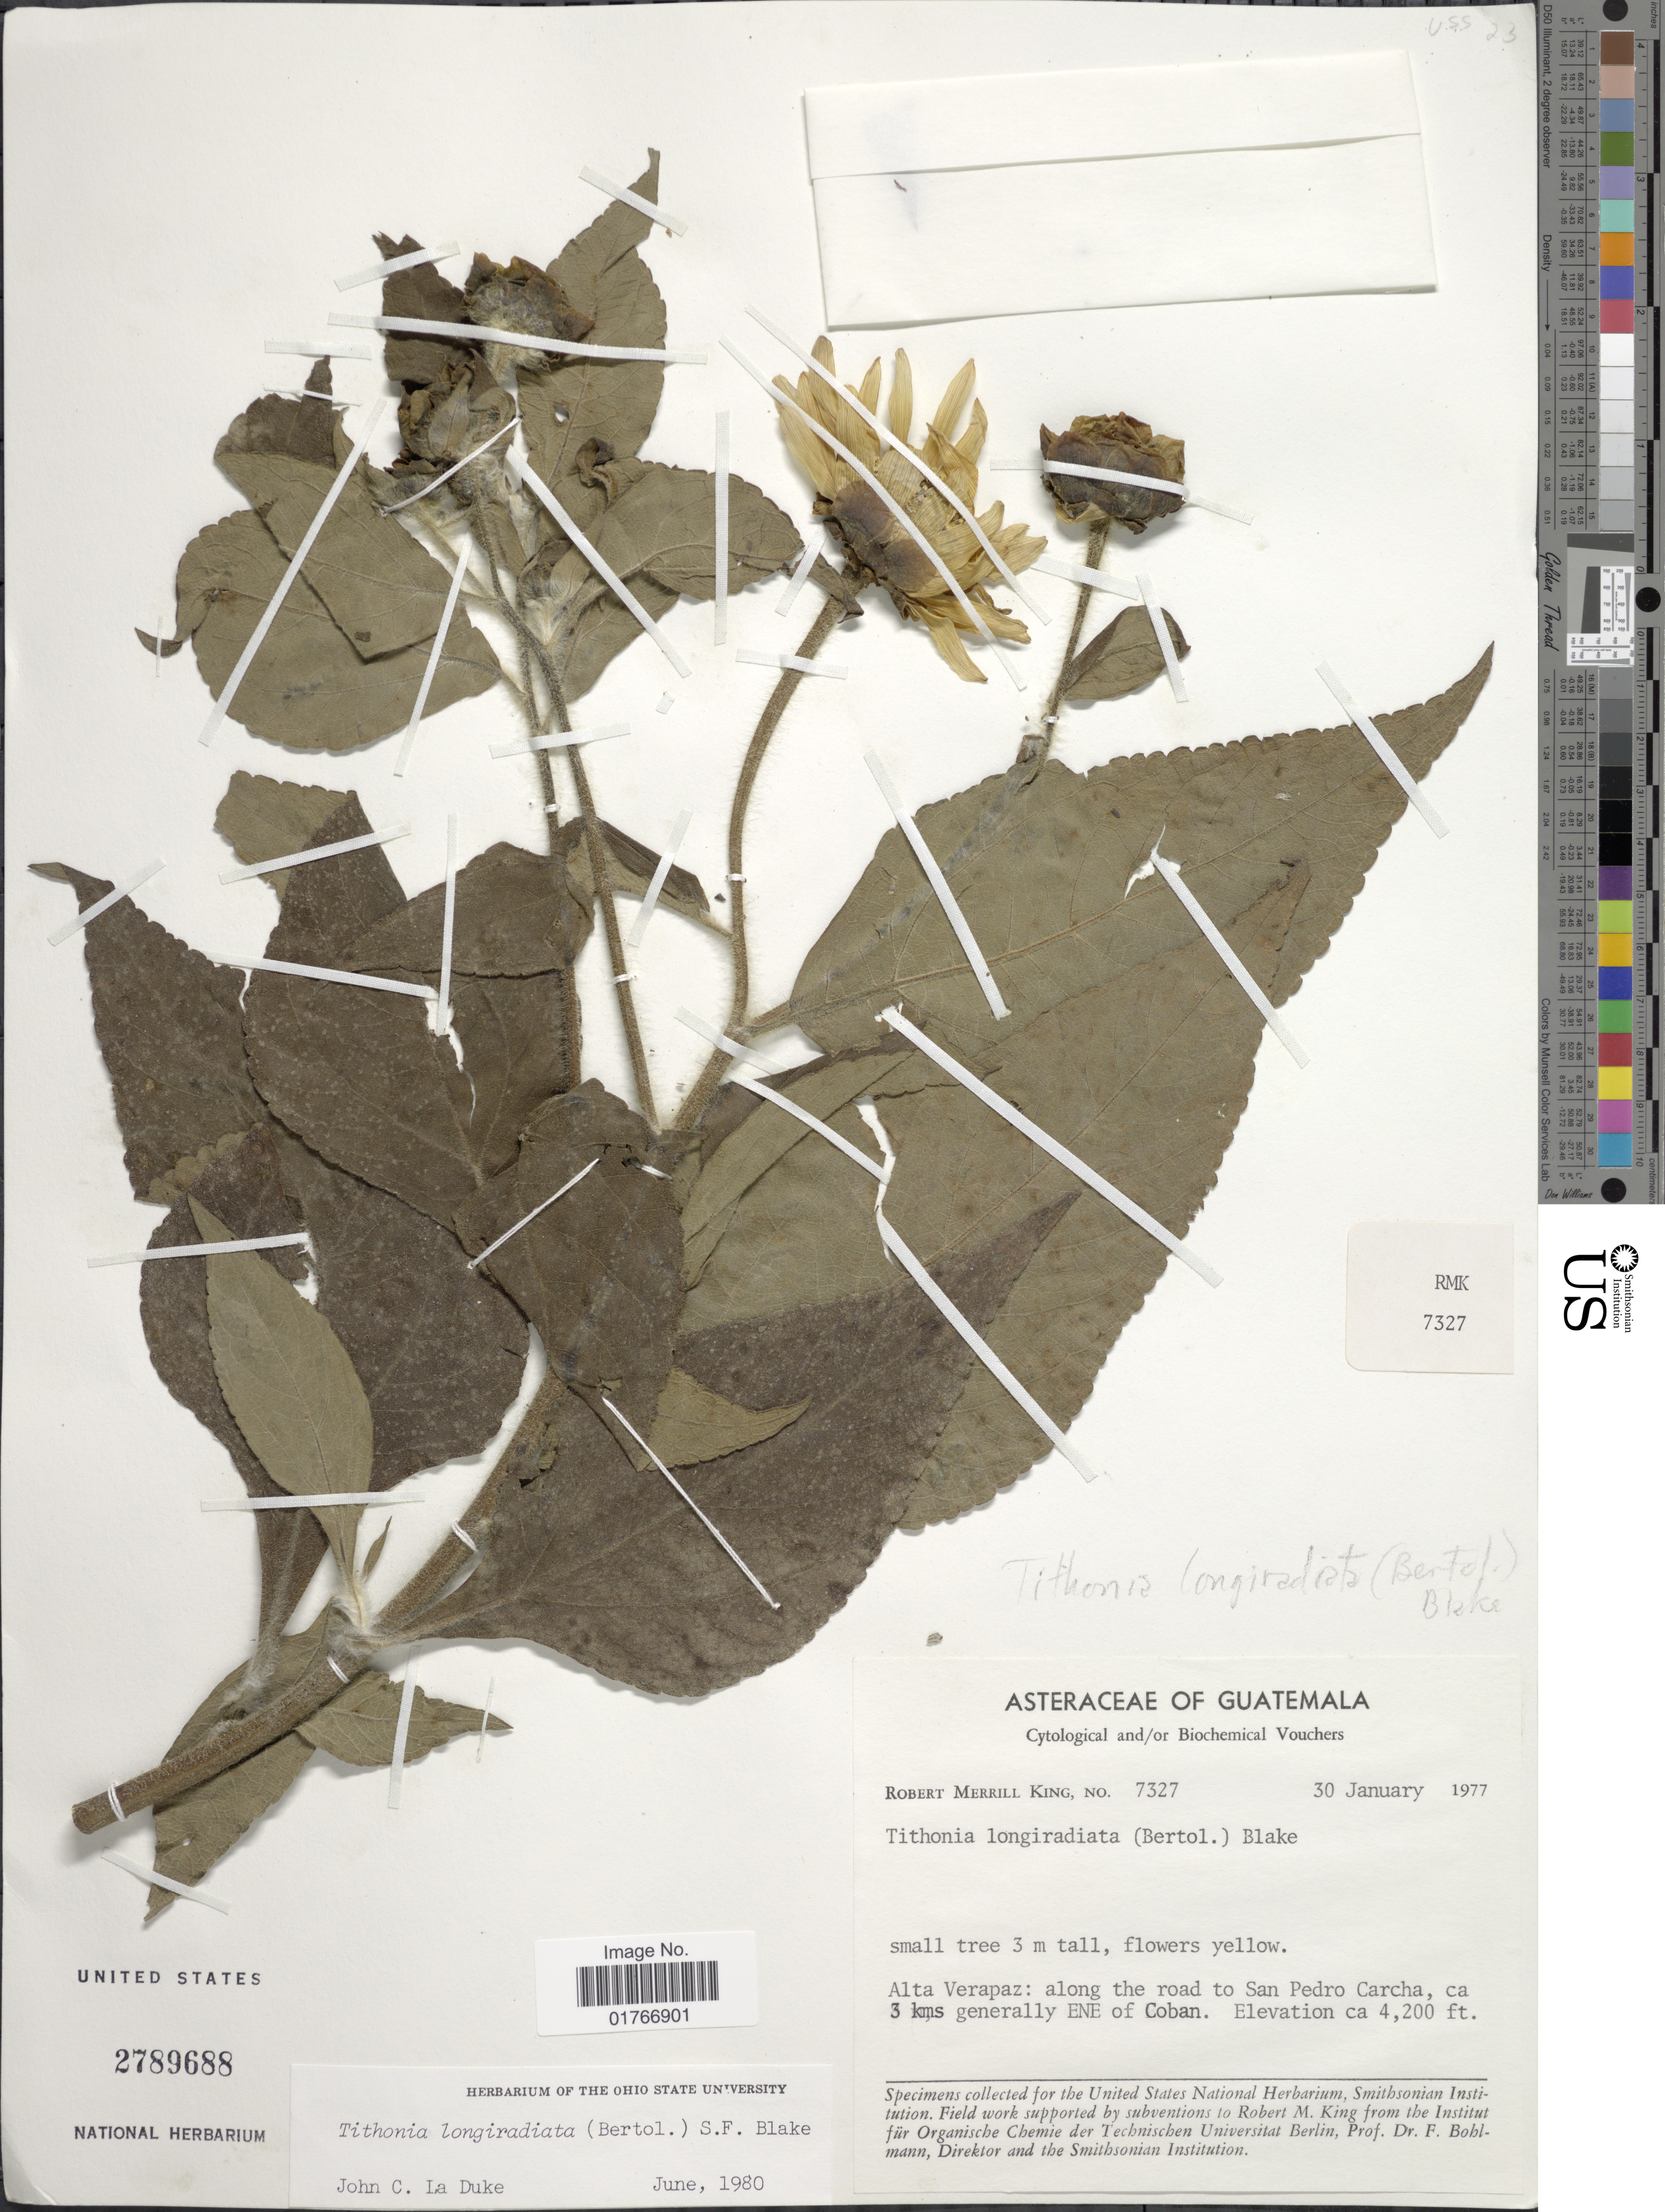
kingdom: Plantae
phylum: Tracheophyta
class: Magnoliopsida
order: Asterales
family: Asteraceae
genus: Tithonia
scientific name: Tithonia longiradiata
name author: (Bertol.) S.F. Blake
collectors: R. M. King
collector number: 7327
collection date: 1977-01-30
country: Guatemala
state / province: Alta Verapaz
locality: Along the road to San Pedro Carcha, ca 3 kms generally ENE of Coban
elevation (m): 1280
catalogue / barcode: US 2789688